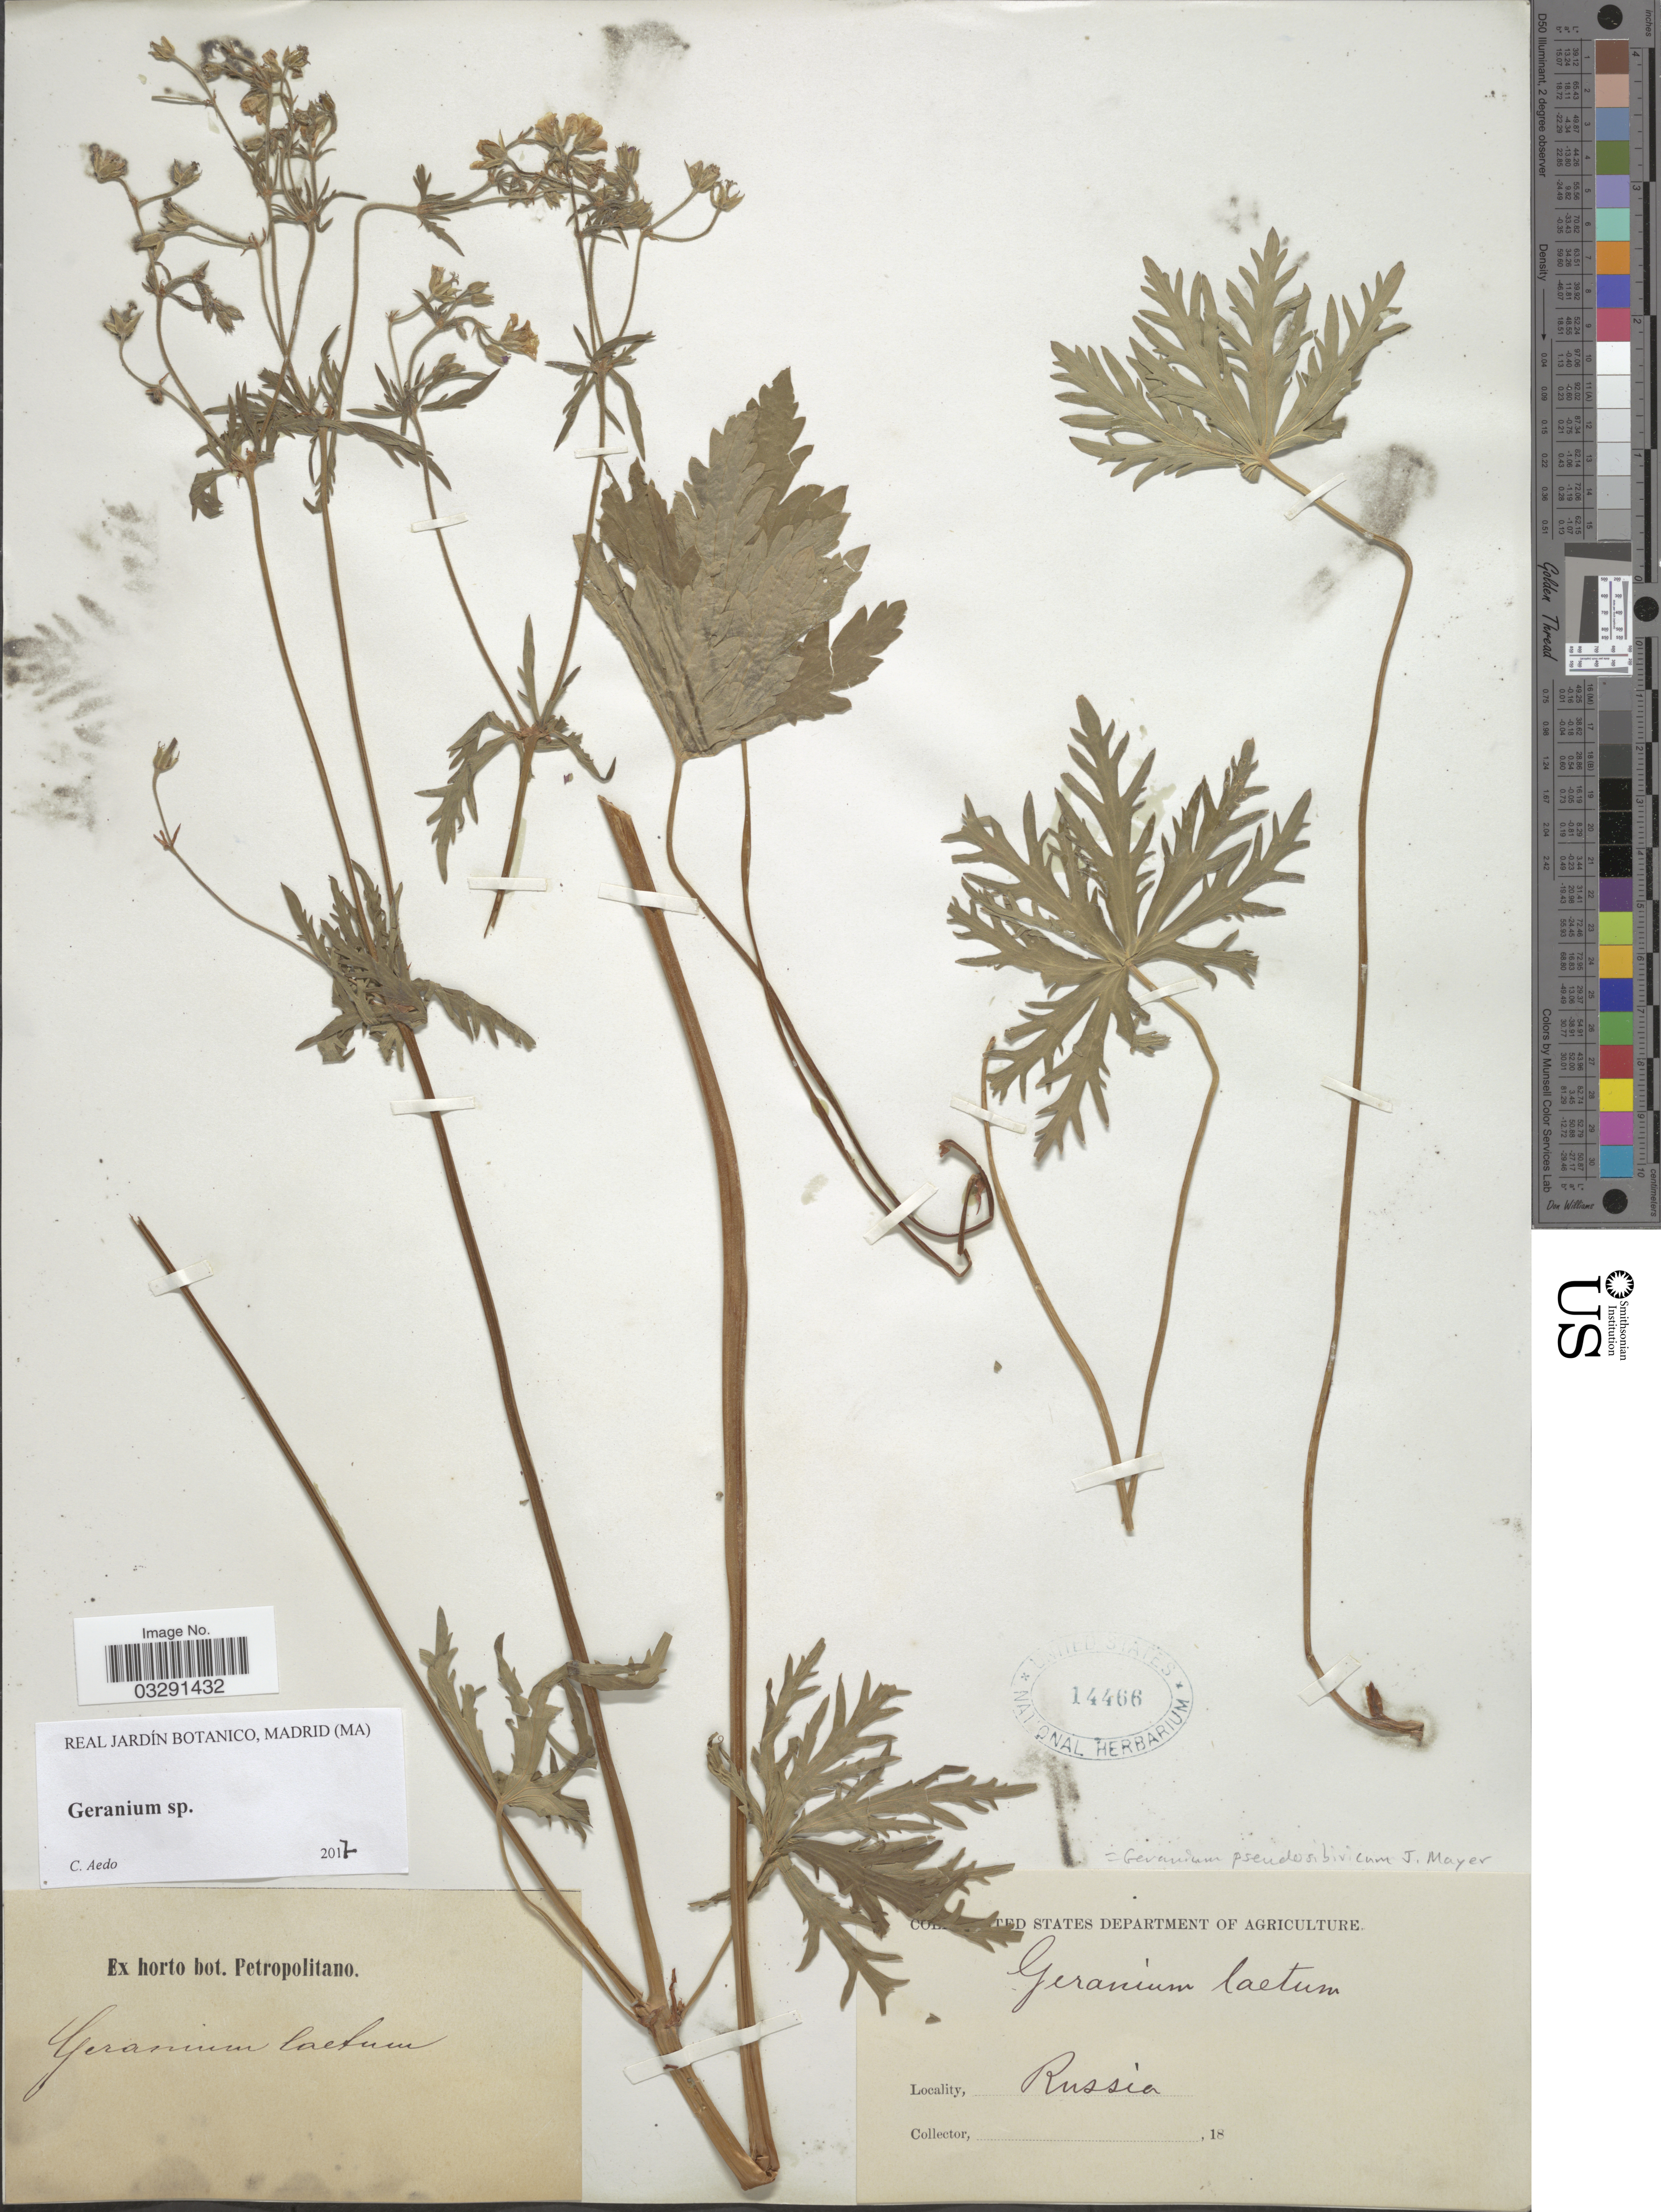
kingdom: Plantae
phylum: Tracheophyta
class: Magnoliopsida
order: Geraniales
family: Geraniaceae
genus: Geranium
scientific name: Geranium sp.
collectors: United States Department of Agriculture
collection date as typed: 18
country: Russian Federation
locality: Russia.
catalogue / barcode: US 14466